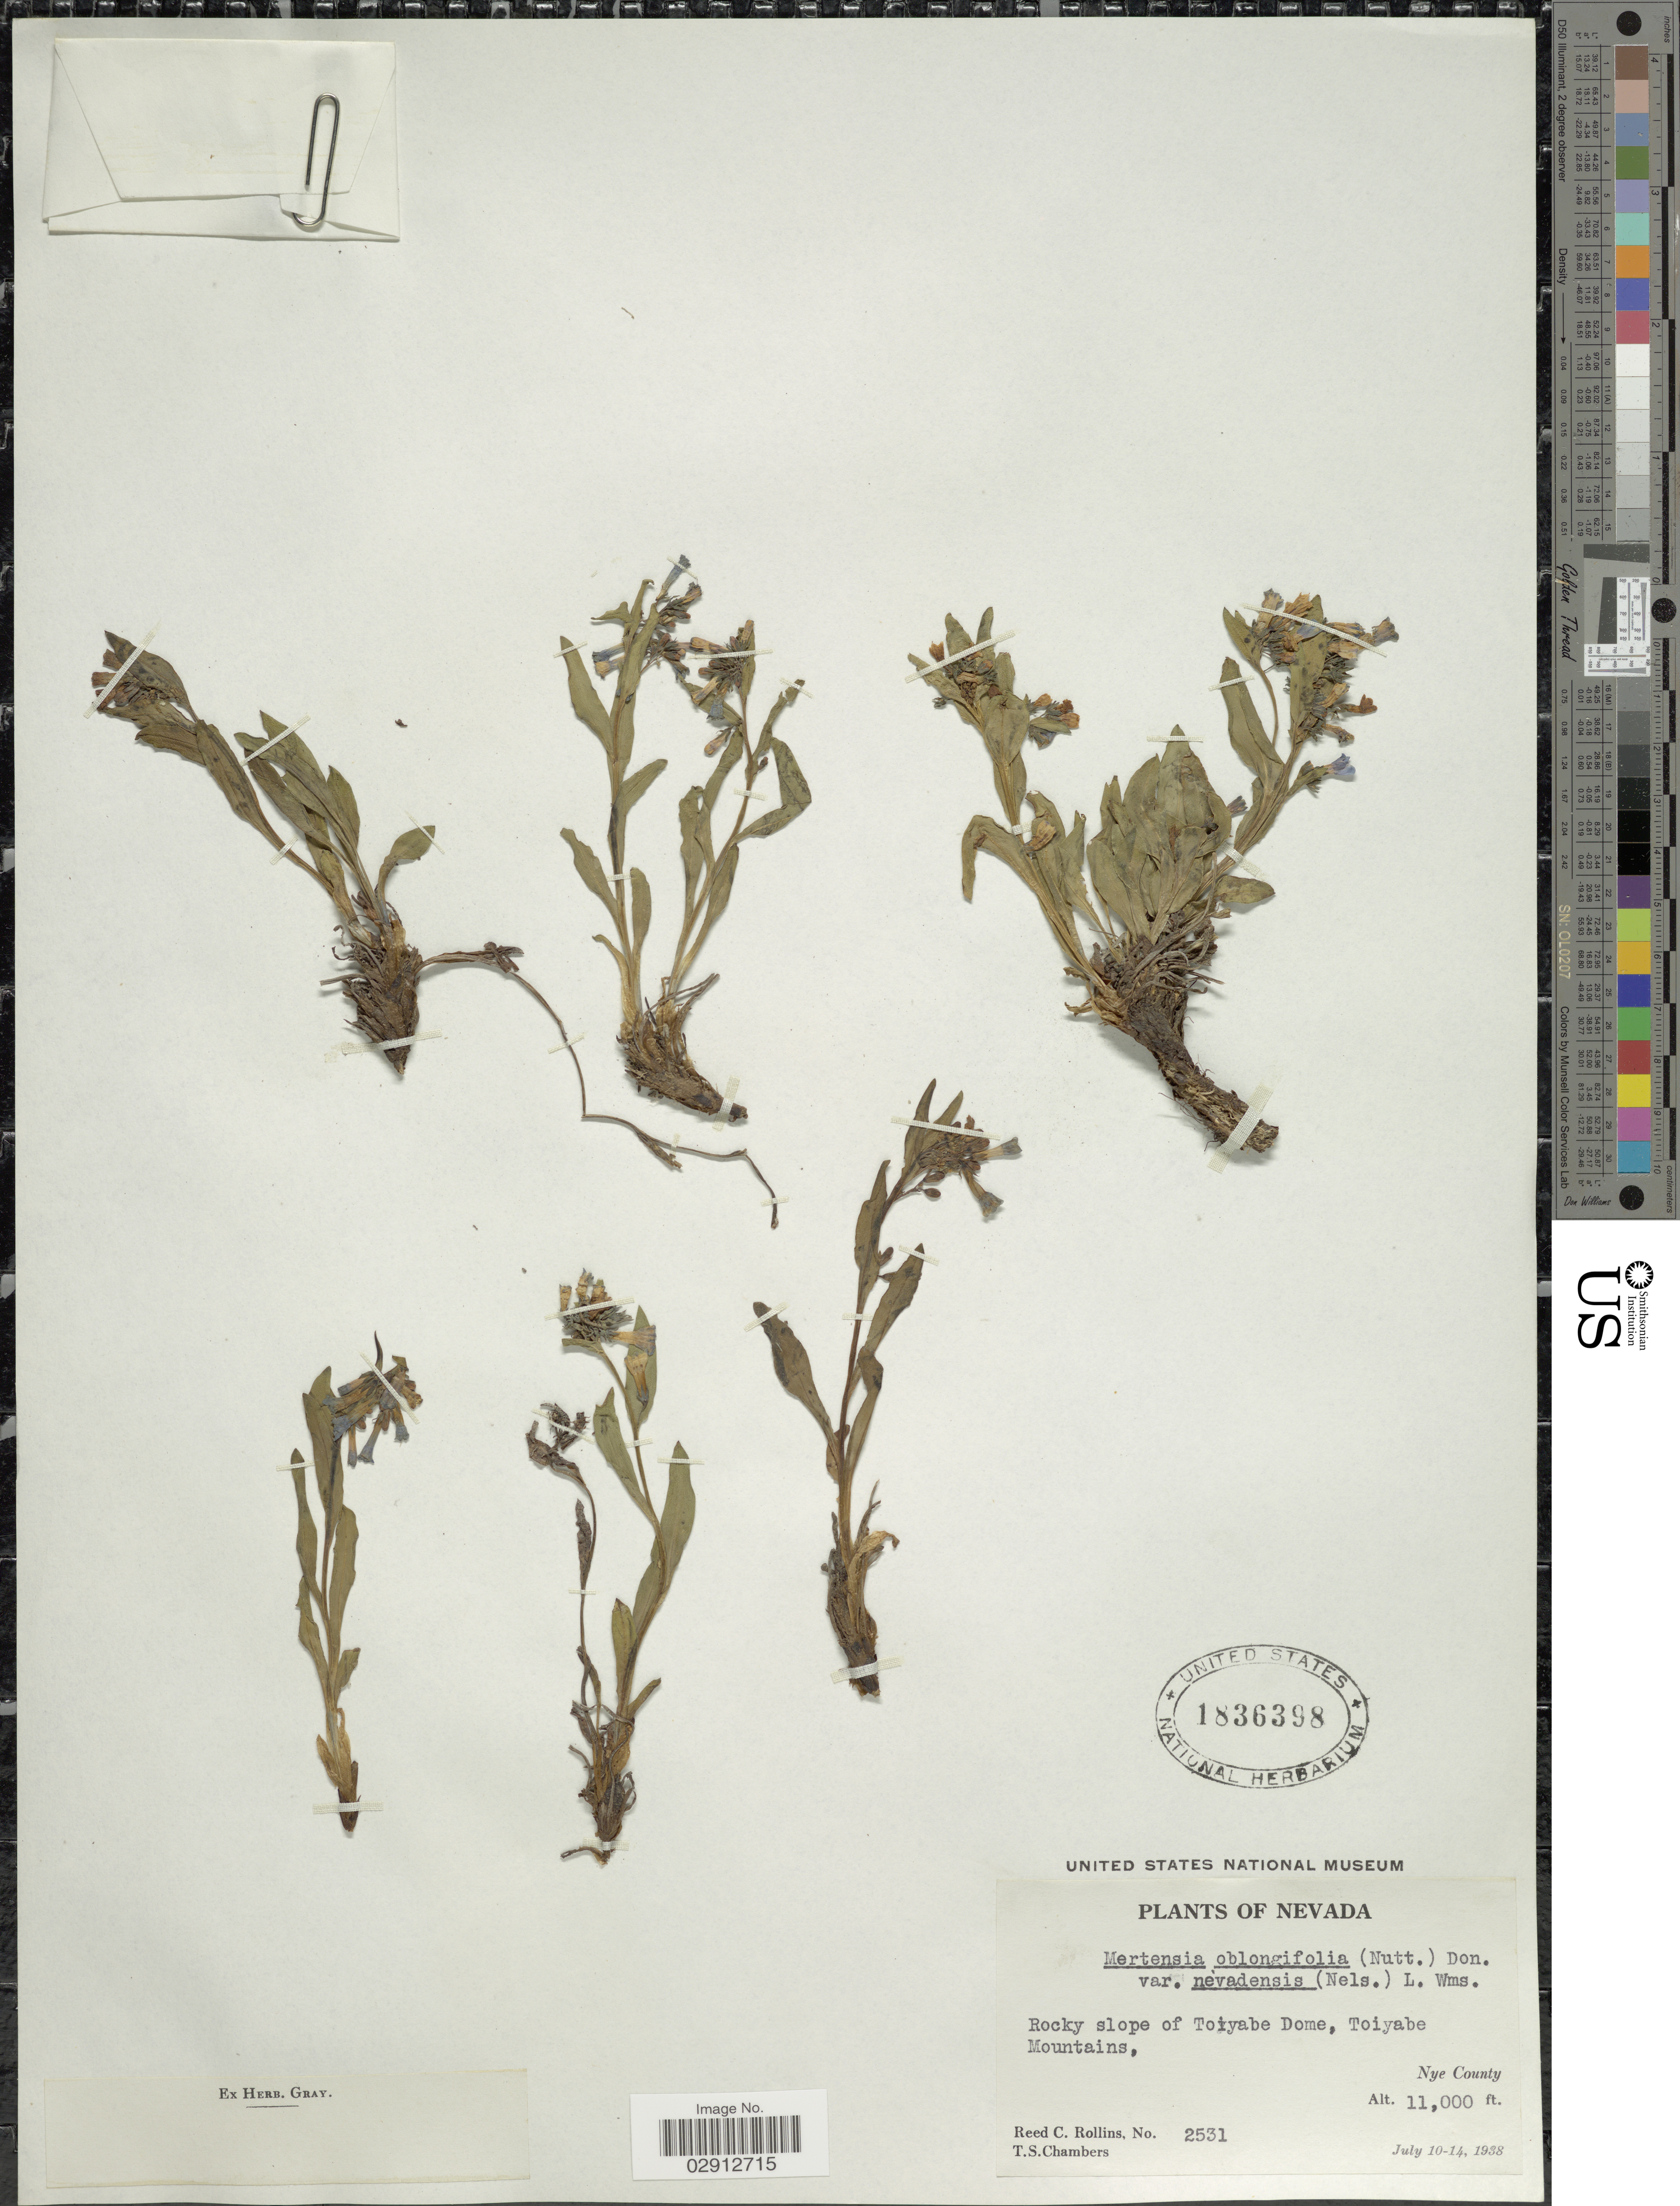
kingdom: Plantae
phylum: Tracheophyta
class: Magnoliopsida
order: Boraginales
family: Boraginaceae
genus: Mertensia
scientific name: Mertensia oblongifolia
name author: (Nutt.) G. Don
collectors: R. C. Rollins & T. Chambers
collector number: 2531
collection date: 1938-07-10/1938-07-14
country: United States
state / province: Nevada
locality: Rocky slope of Toiyabe Dome, Toiyabe Mountains, Nye County.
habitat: rocky slope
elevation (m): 3353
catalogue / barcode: US 1836398